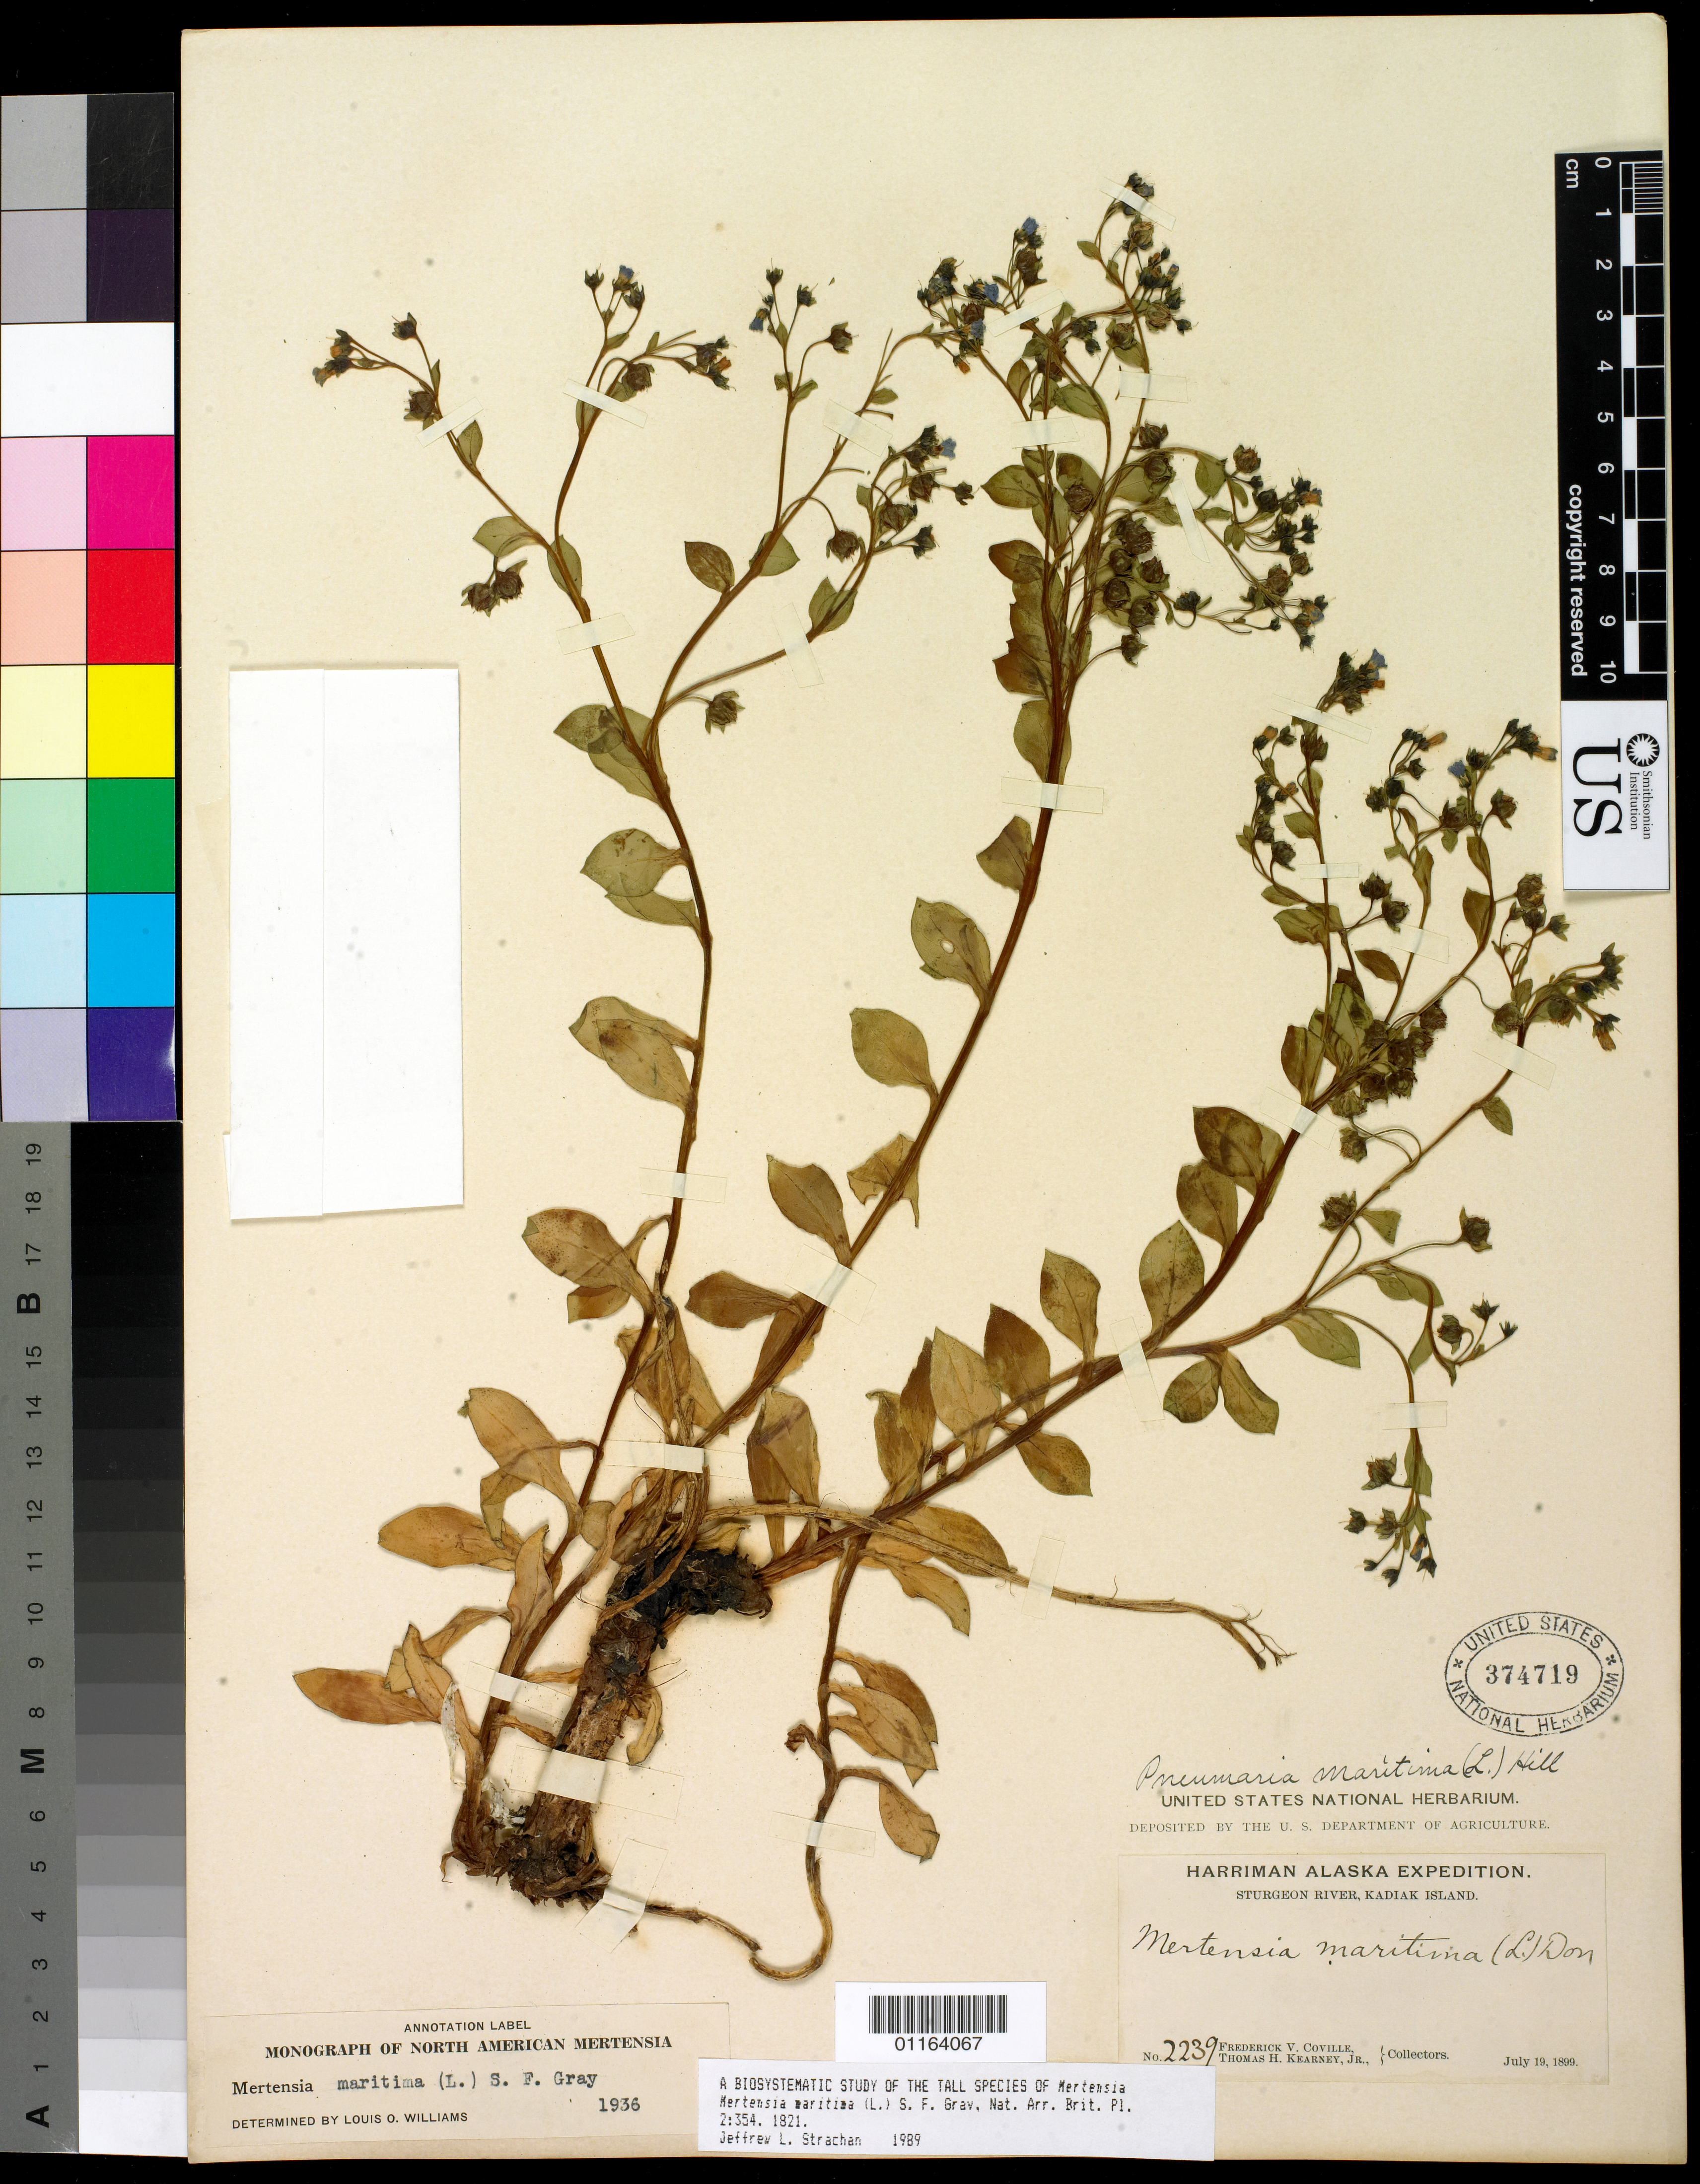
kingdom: Plantae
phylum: Tracheophyta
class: Magnoliopsida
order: Boraginales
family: Boraginaceae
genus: Mertensia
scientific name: Mertensia maritima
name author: (L.) S.F. Gray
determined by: Williams, Louis O.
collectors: F. V. Coville & T. H. Kearney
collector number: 2239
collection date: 1899-07-19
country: United States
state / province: Alaska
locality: Sturgeon River, Kadiak Island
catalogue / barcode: US 374719